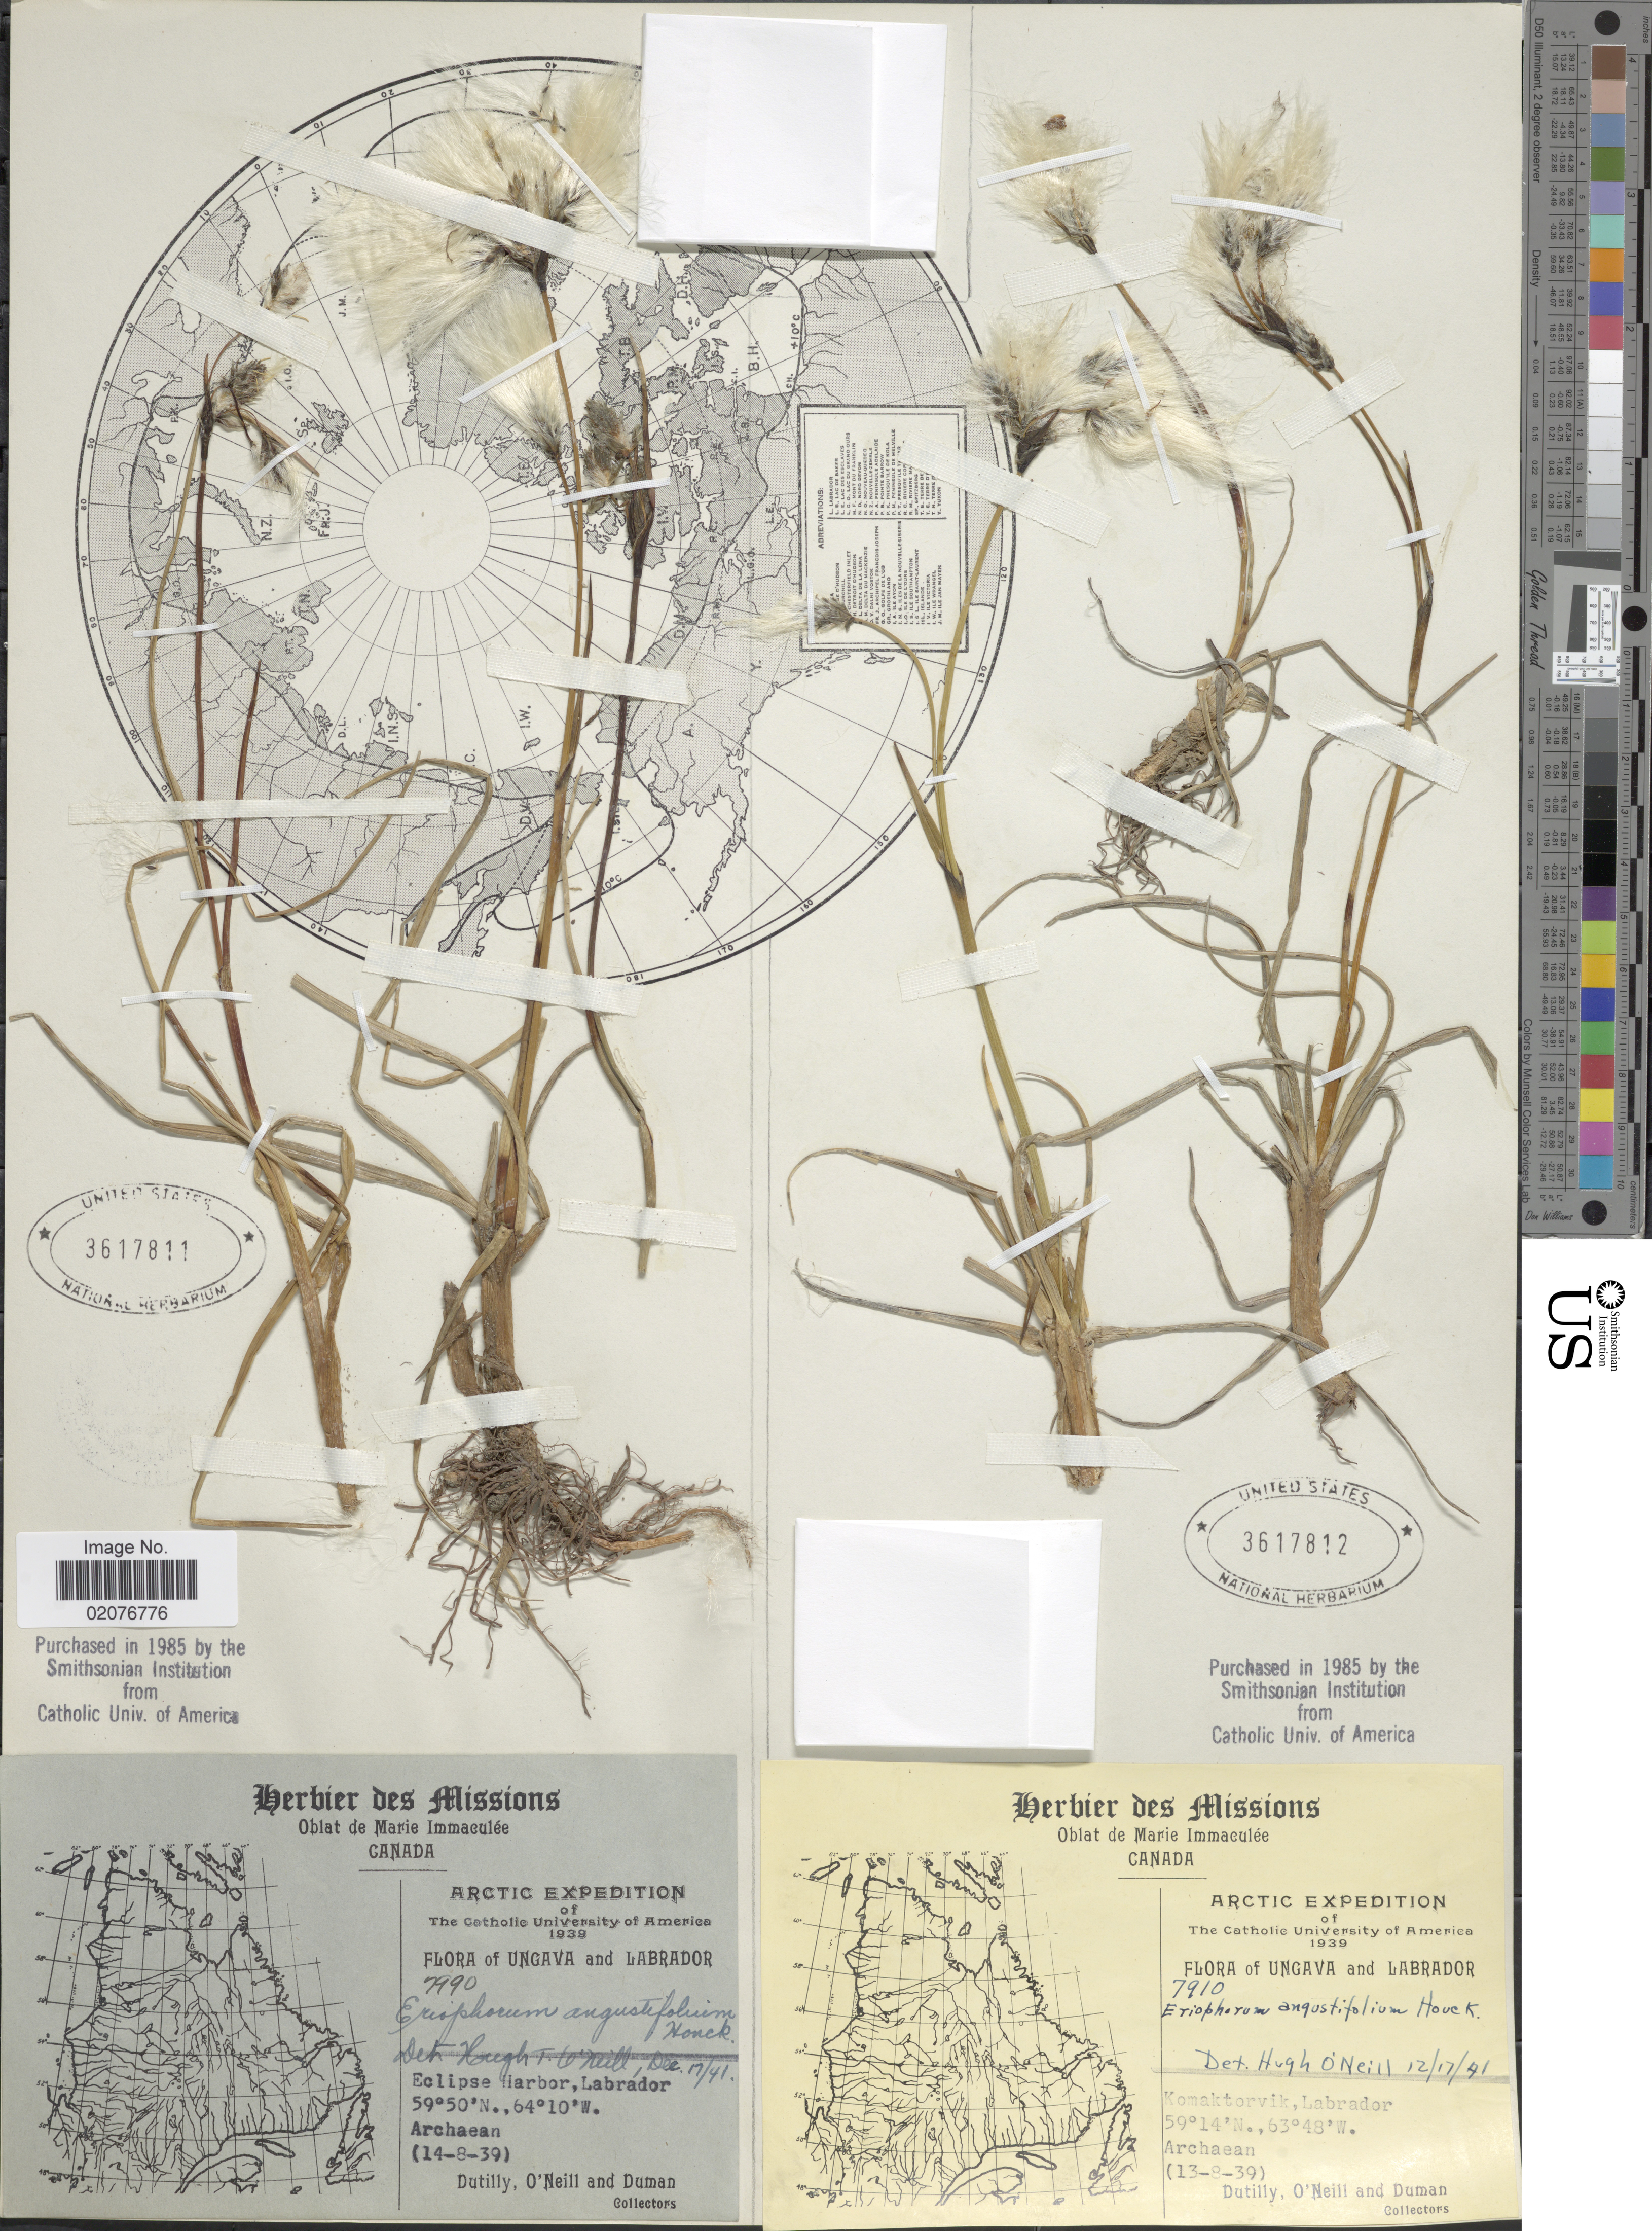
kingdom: Plantae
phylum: Tracheophyta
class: Liliopsida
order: Poales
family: Cyperaceae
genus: Eriophorum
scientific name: Eriophorum angustifolium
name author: Honck.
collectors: -. Dutilly, O' Neill & -. Duman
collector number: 7990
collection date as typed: Transcribed d/m/y: 14/8/39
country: Canada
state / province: Newfoundland and Labrador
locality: Arctic, Ungava and Labrador,Eclipse Harbor, Labrador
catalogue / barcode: US 3617811